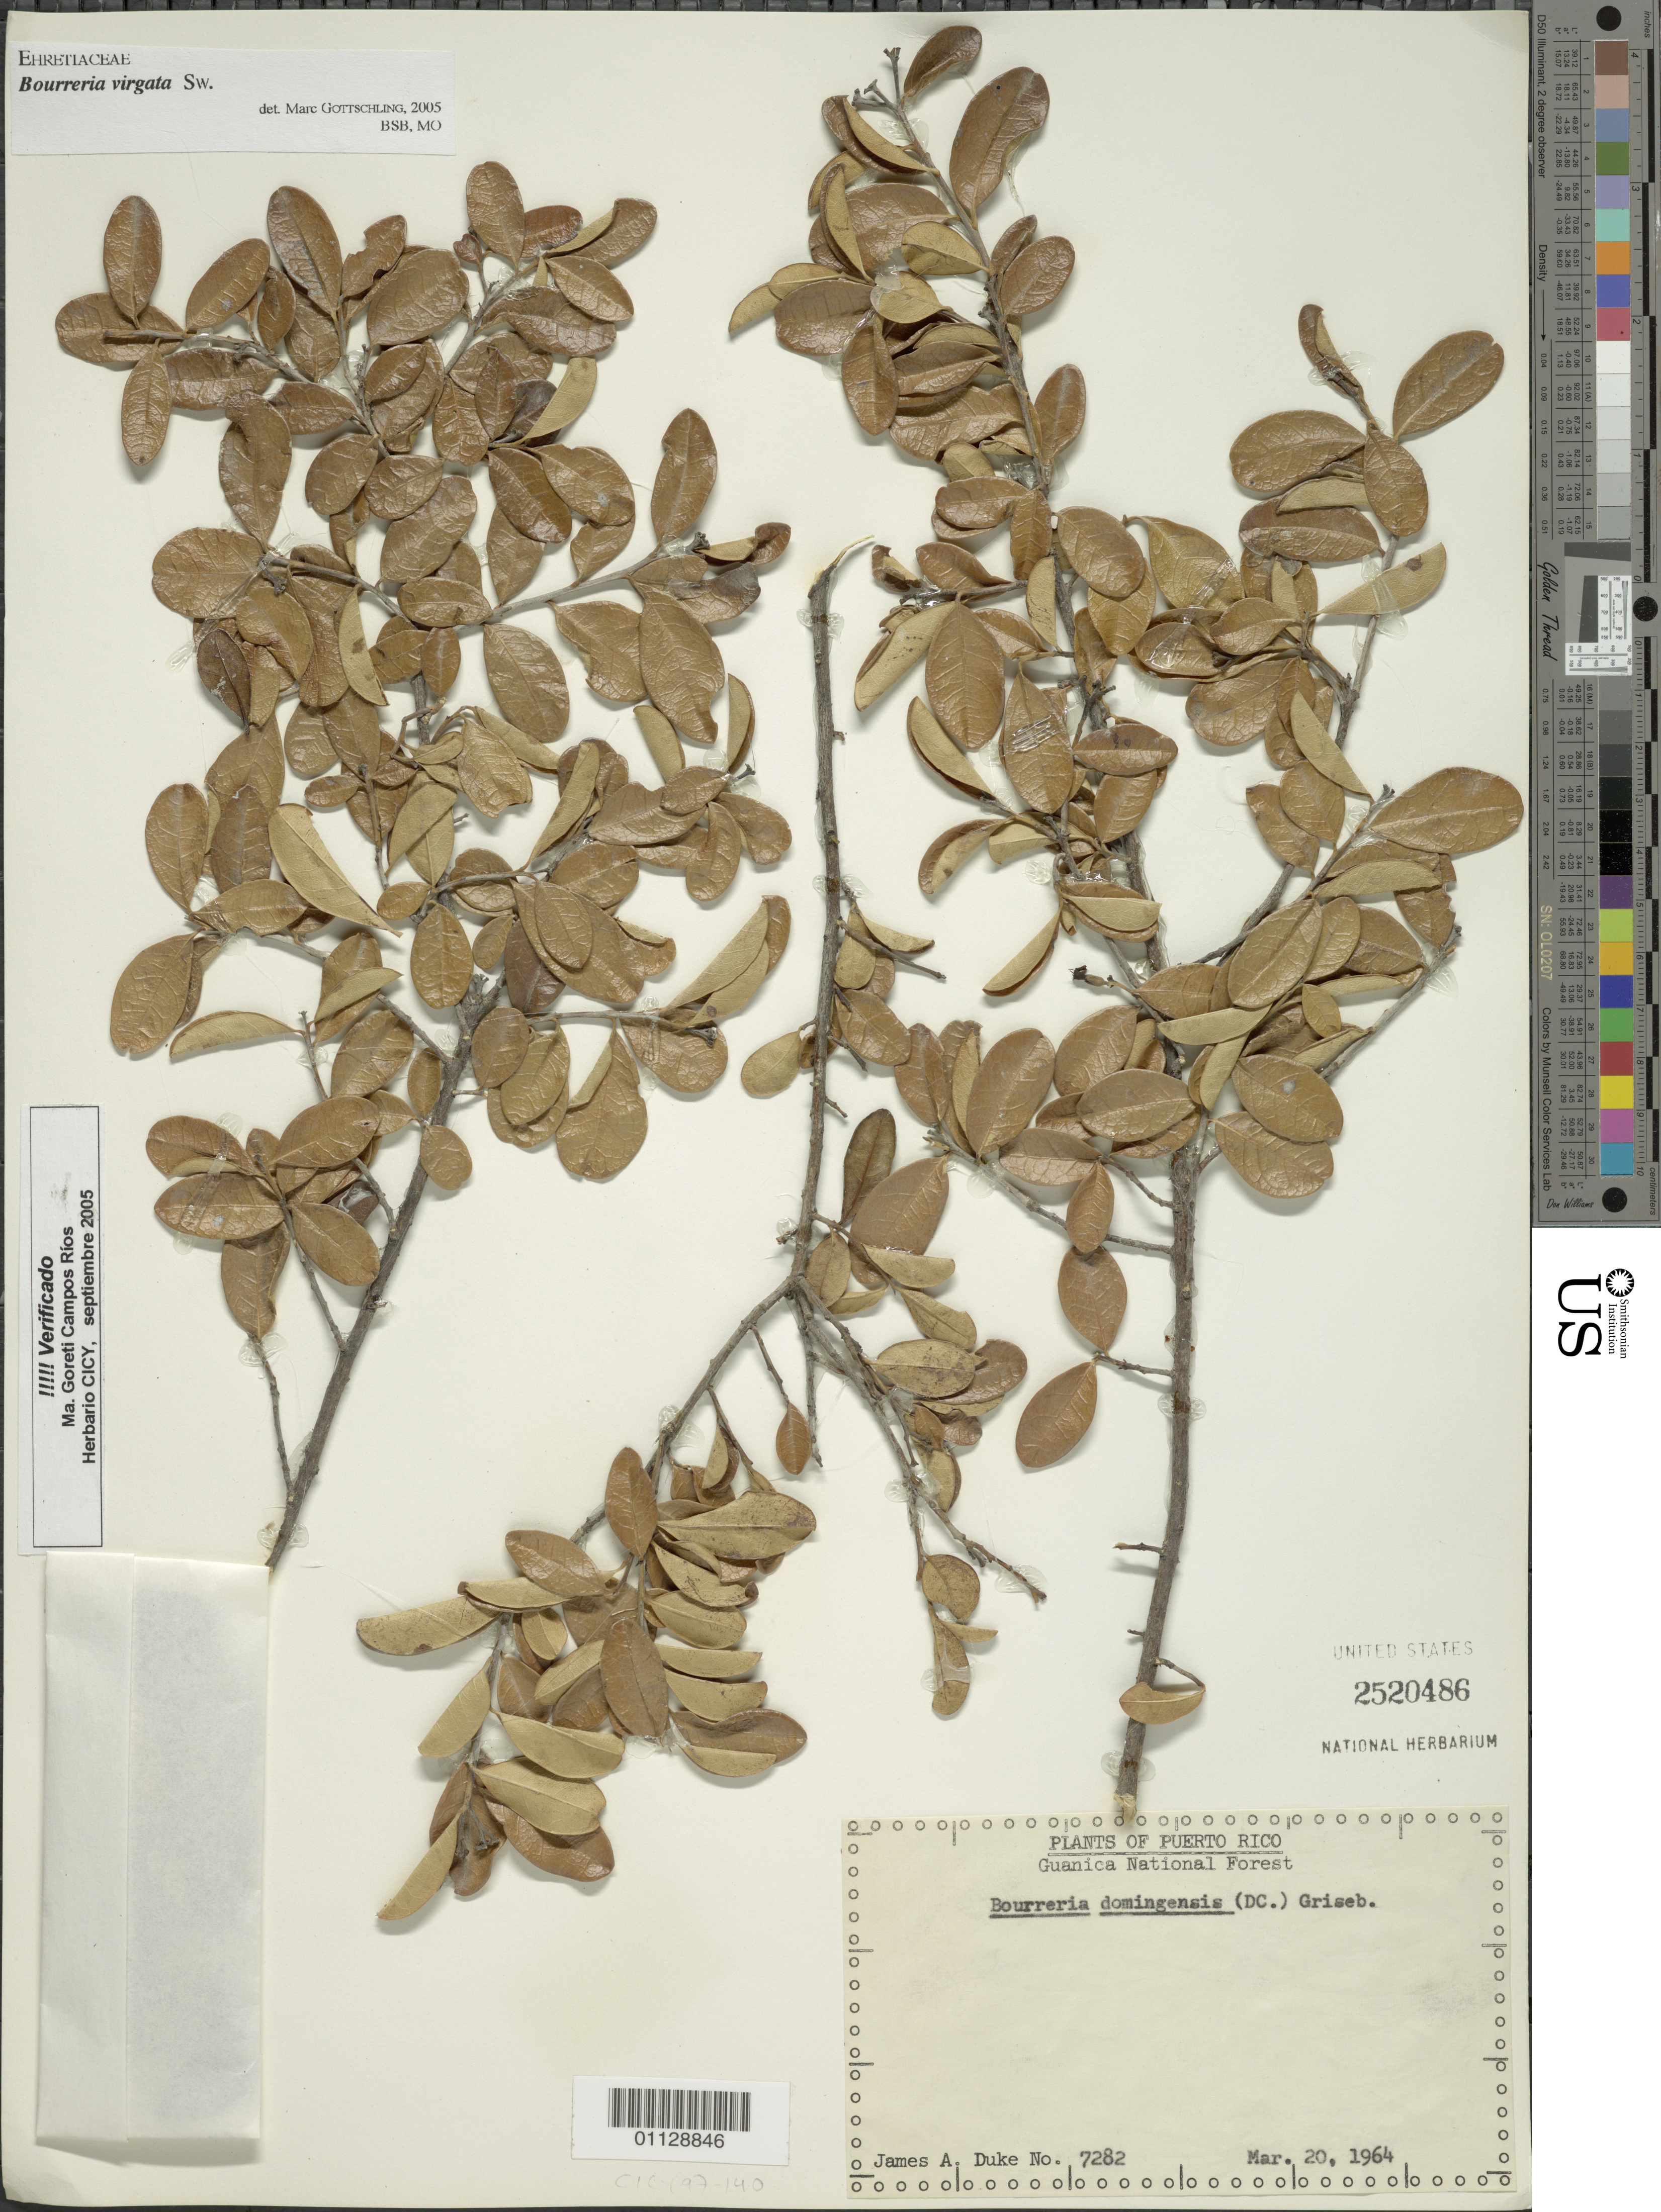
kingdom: Plantae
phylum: Tracheophyta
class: Magnoliopsida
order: Boraginales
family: Ehretiaceae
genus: Bourreria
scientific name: Bourreria virgata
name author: (Sw.) G. Don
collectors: J. A. Duke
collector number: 7282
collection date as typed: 20 Mar 1964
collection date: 1964-03-20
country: Puerto Rico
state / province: Guánica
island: Puerto Rico I.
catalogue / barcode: US 2520486